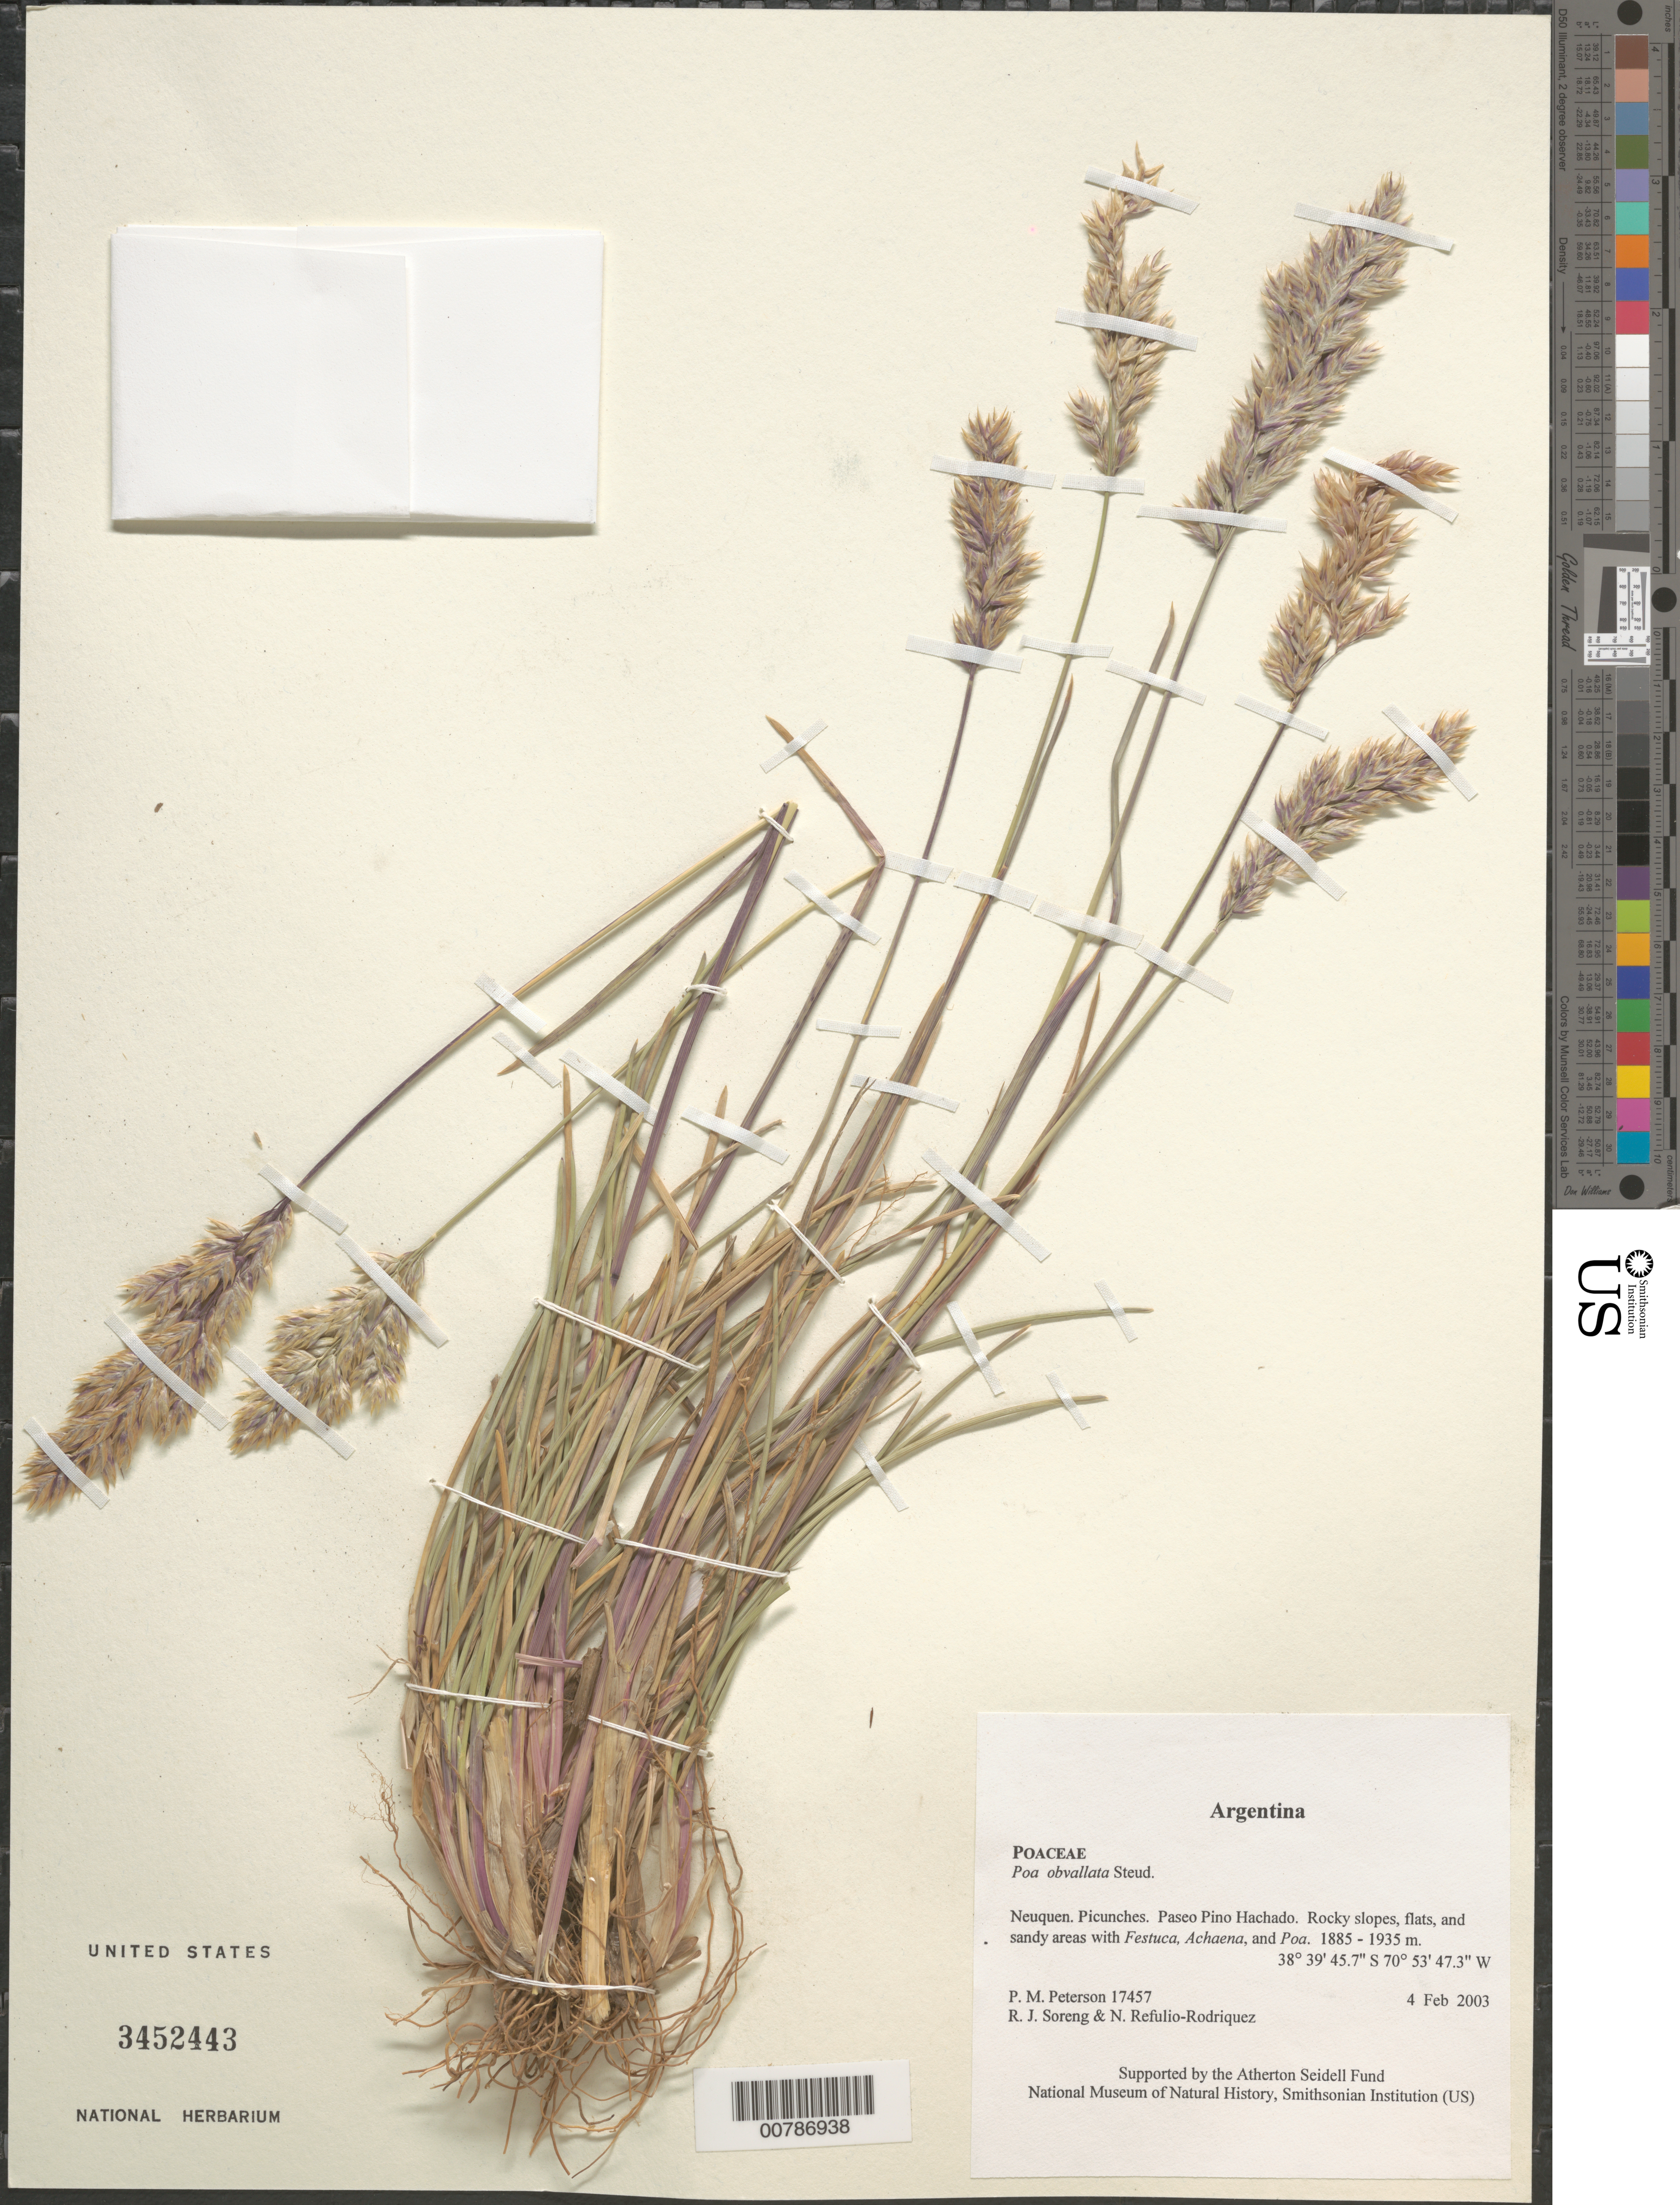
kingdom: Plantae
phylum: Tracheophyta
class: Liliopsida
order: Poales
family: Poaceae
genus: Poa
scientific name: Poa obvallata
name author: Steud.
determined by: Soreng, Robert J., Research Associate (BOT), Smithsonian Institution - National Museum of Natural History (UNITED STATES)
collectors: P. M. Peterson, R. J. Soreng & N. Refulio-Rodríguez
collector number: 17457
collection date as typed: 04 Feb 2003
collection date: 2003-02-04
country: Argentina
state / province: Neuquen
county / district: Picunches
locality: Paseo Pino Hachado. Rocky slopes, flats, and sandy areas with Festuca, Achaena, and Poa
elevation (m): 1885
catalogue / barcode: US 3452443